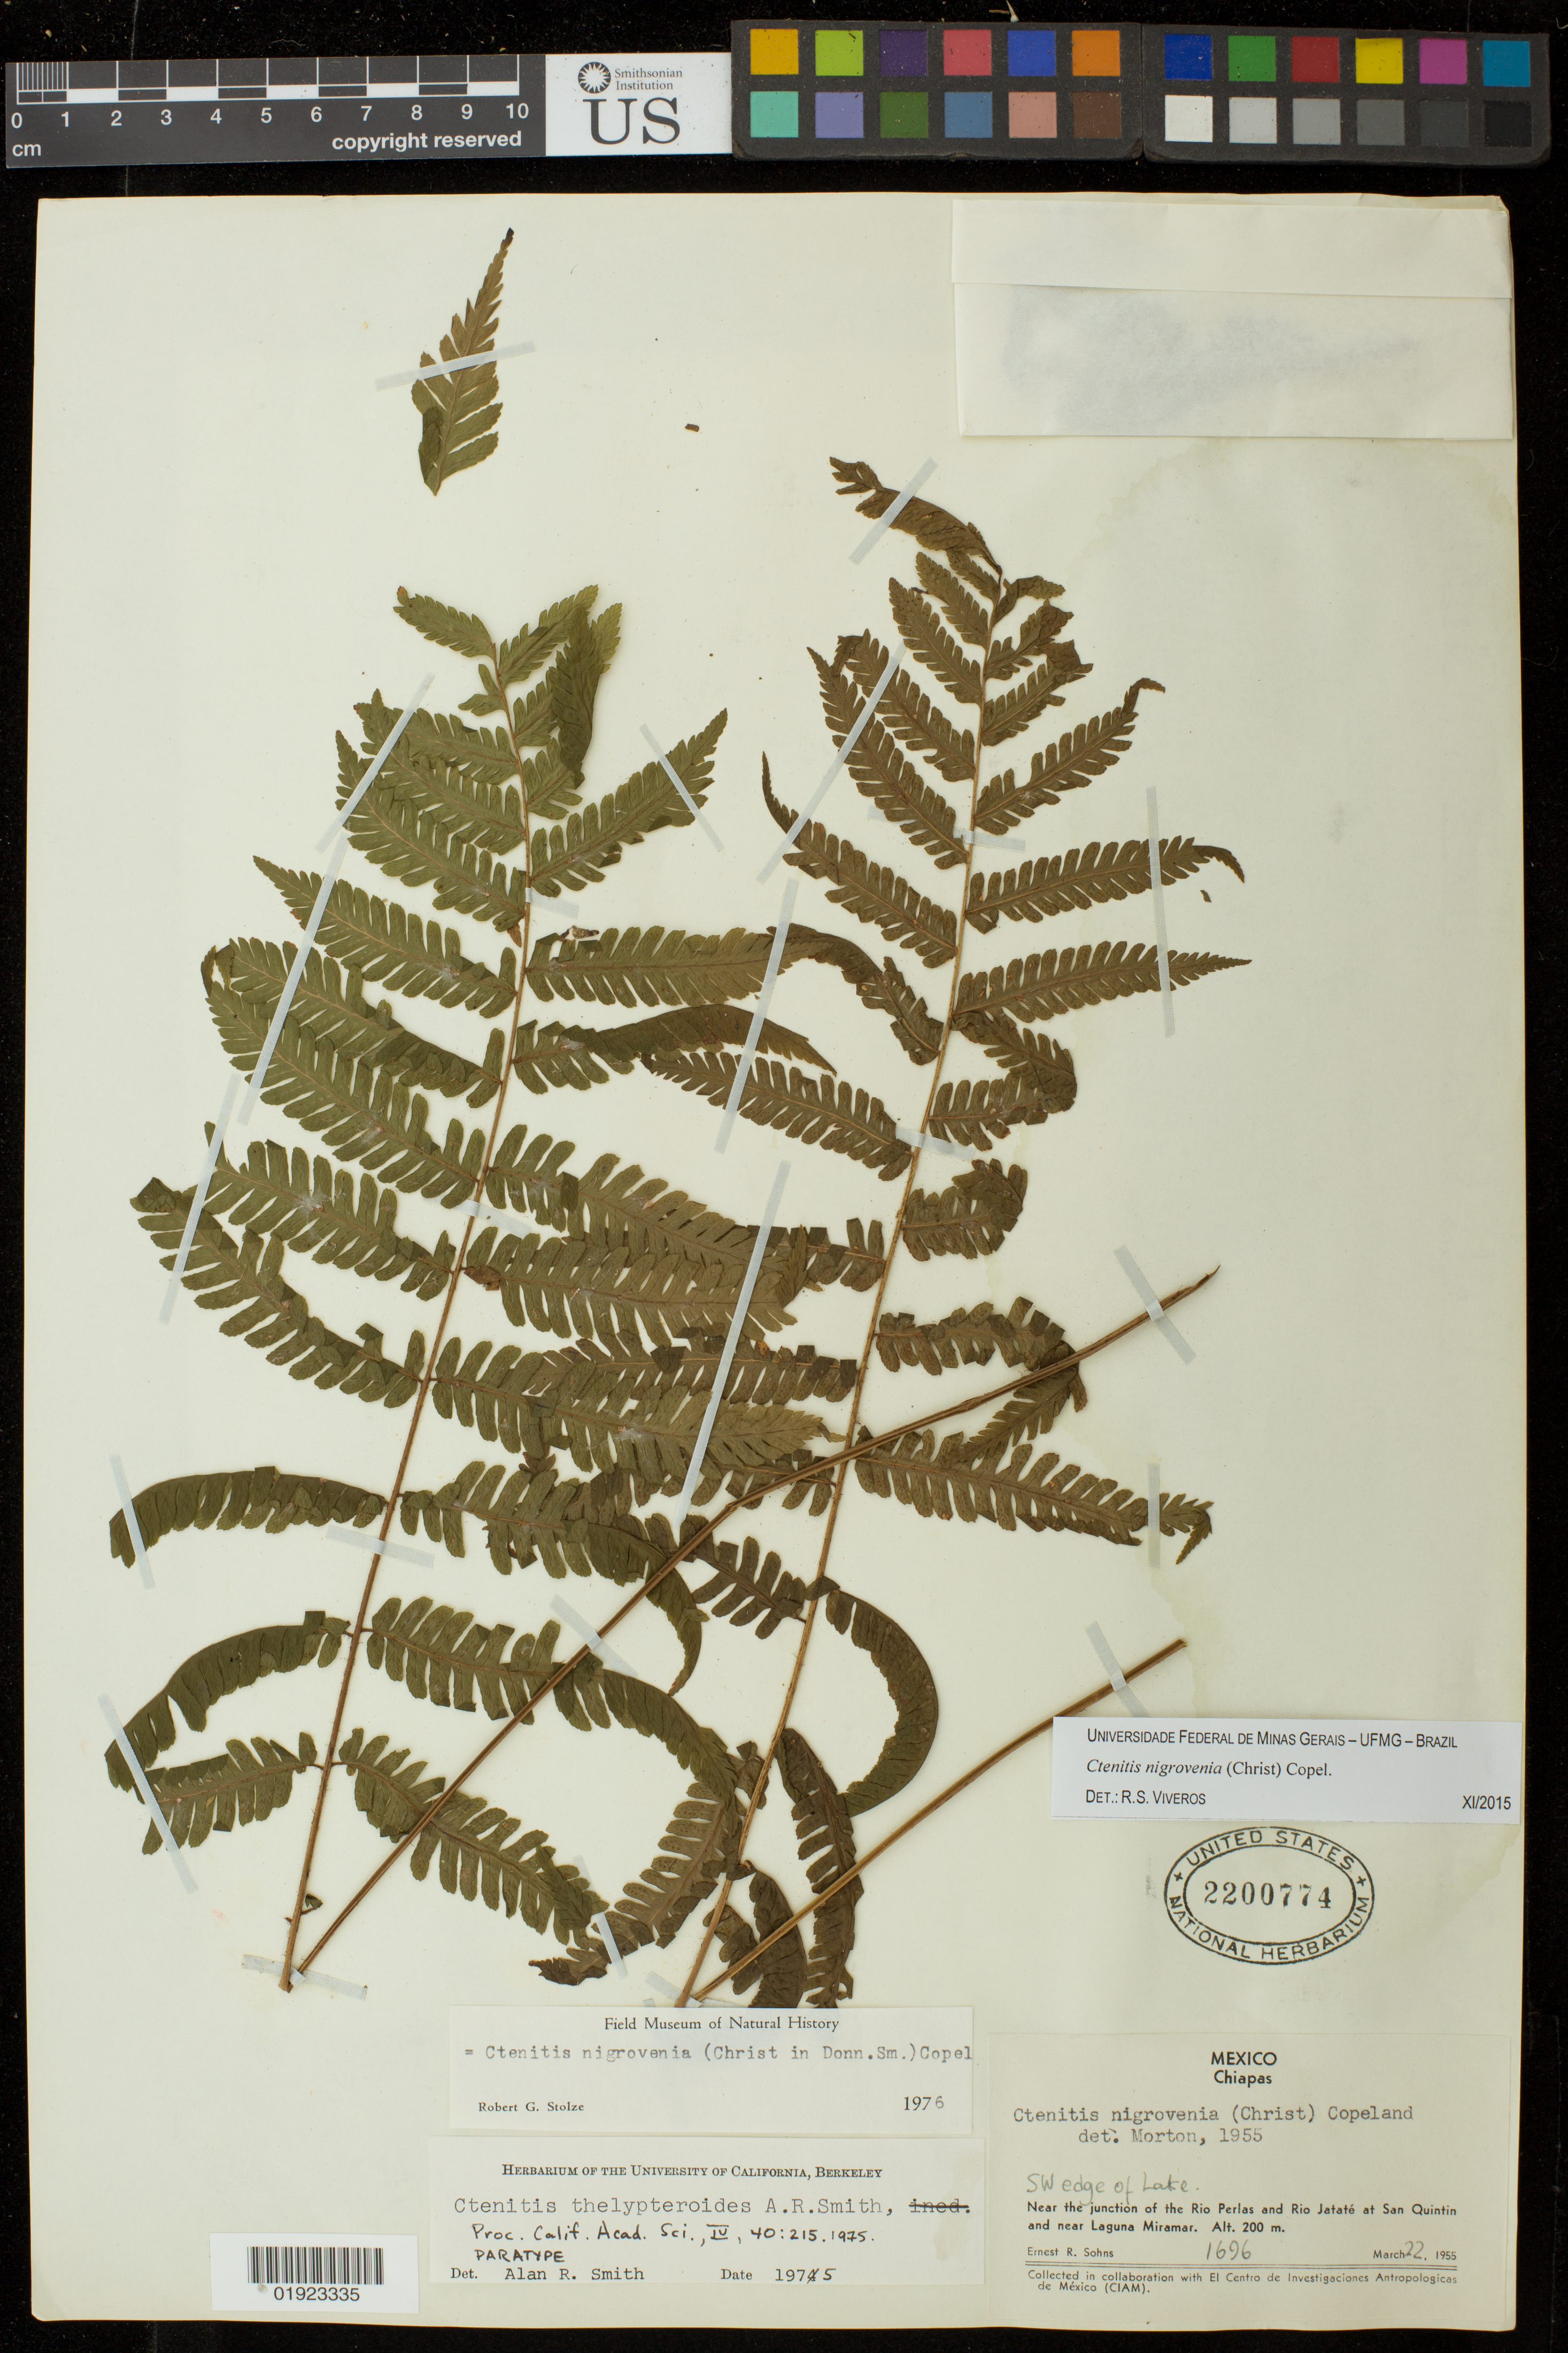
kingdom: Plantae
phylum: Tracheophyta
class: Polypodiopsida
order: Polypodiales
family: Dryopteridaceae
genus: Ctenitis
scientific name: Ctenitis nigrovenia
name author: (Christ) Copel.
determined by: Viveros, R. S.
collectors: E. R. Sohns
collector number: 1696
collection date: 1955-03-22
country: Mexico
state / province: Chiapas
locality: Near the junction of the Rio Perlas and Rio Jatate at San Quintin and near Laguna Miramar.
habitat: SW edge of lake.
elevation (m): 200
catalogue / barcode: US 2200774